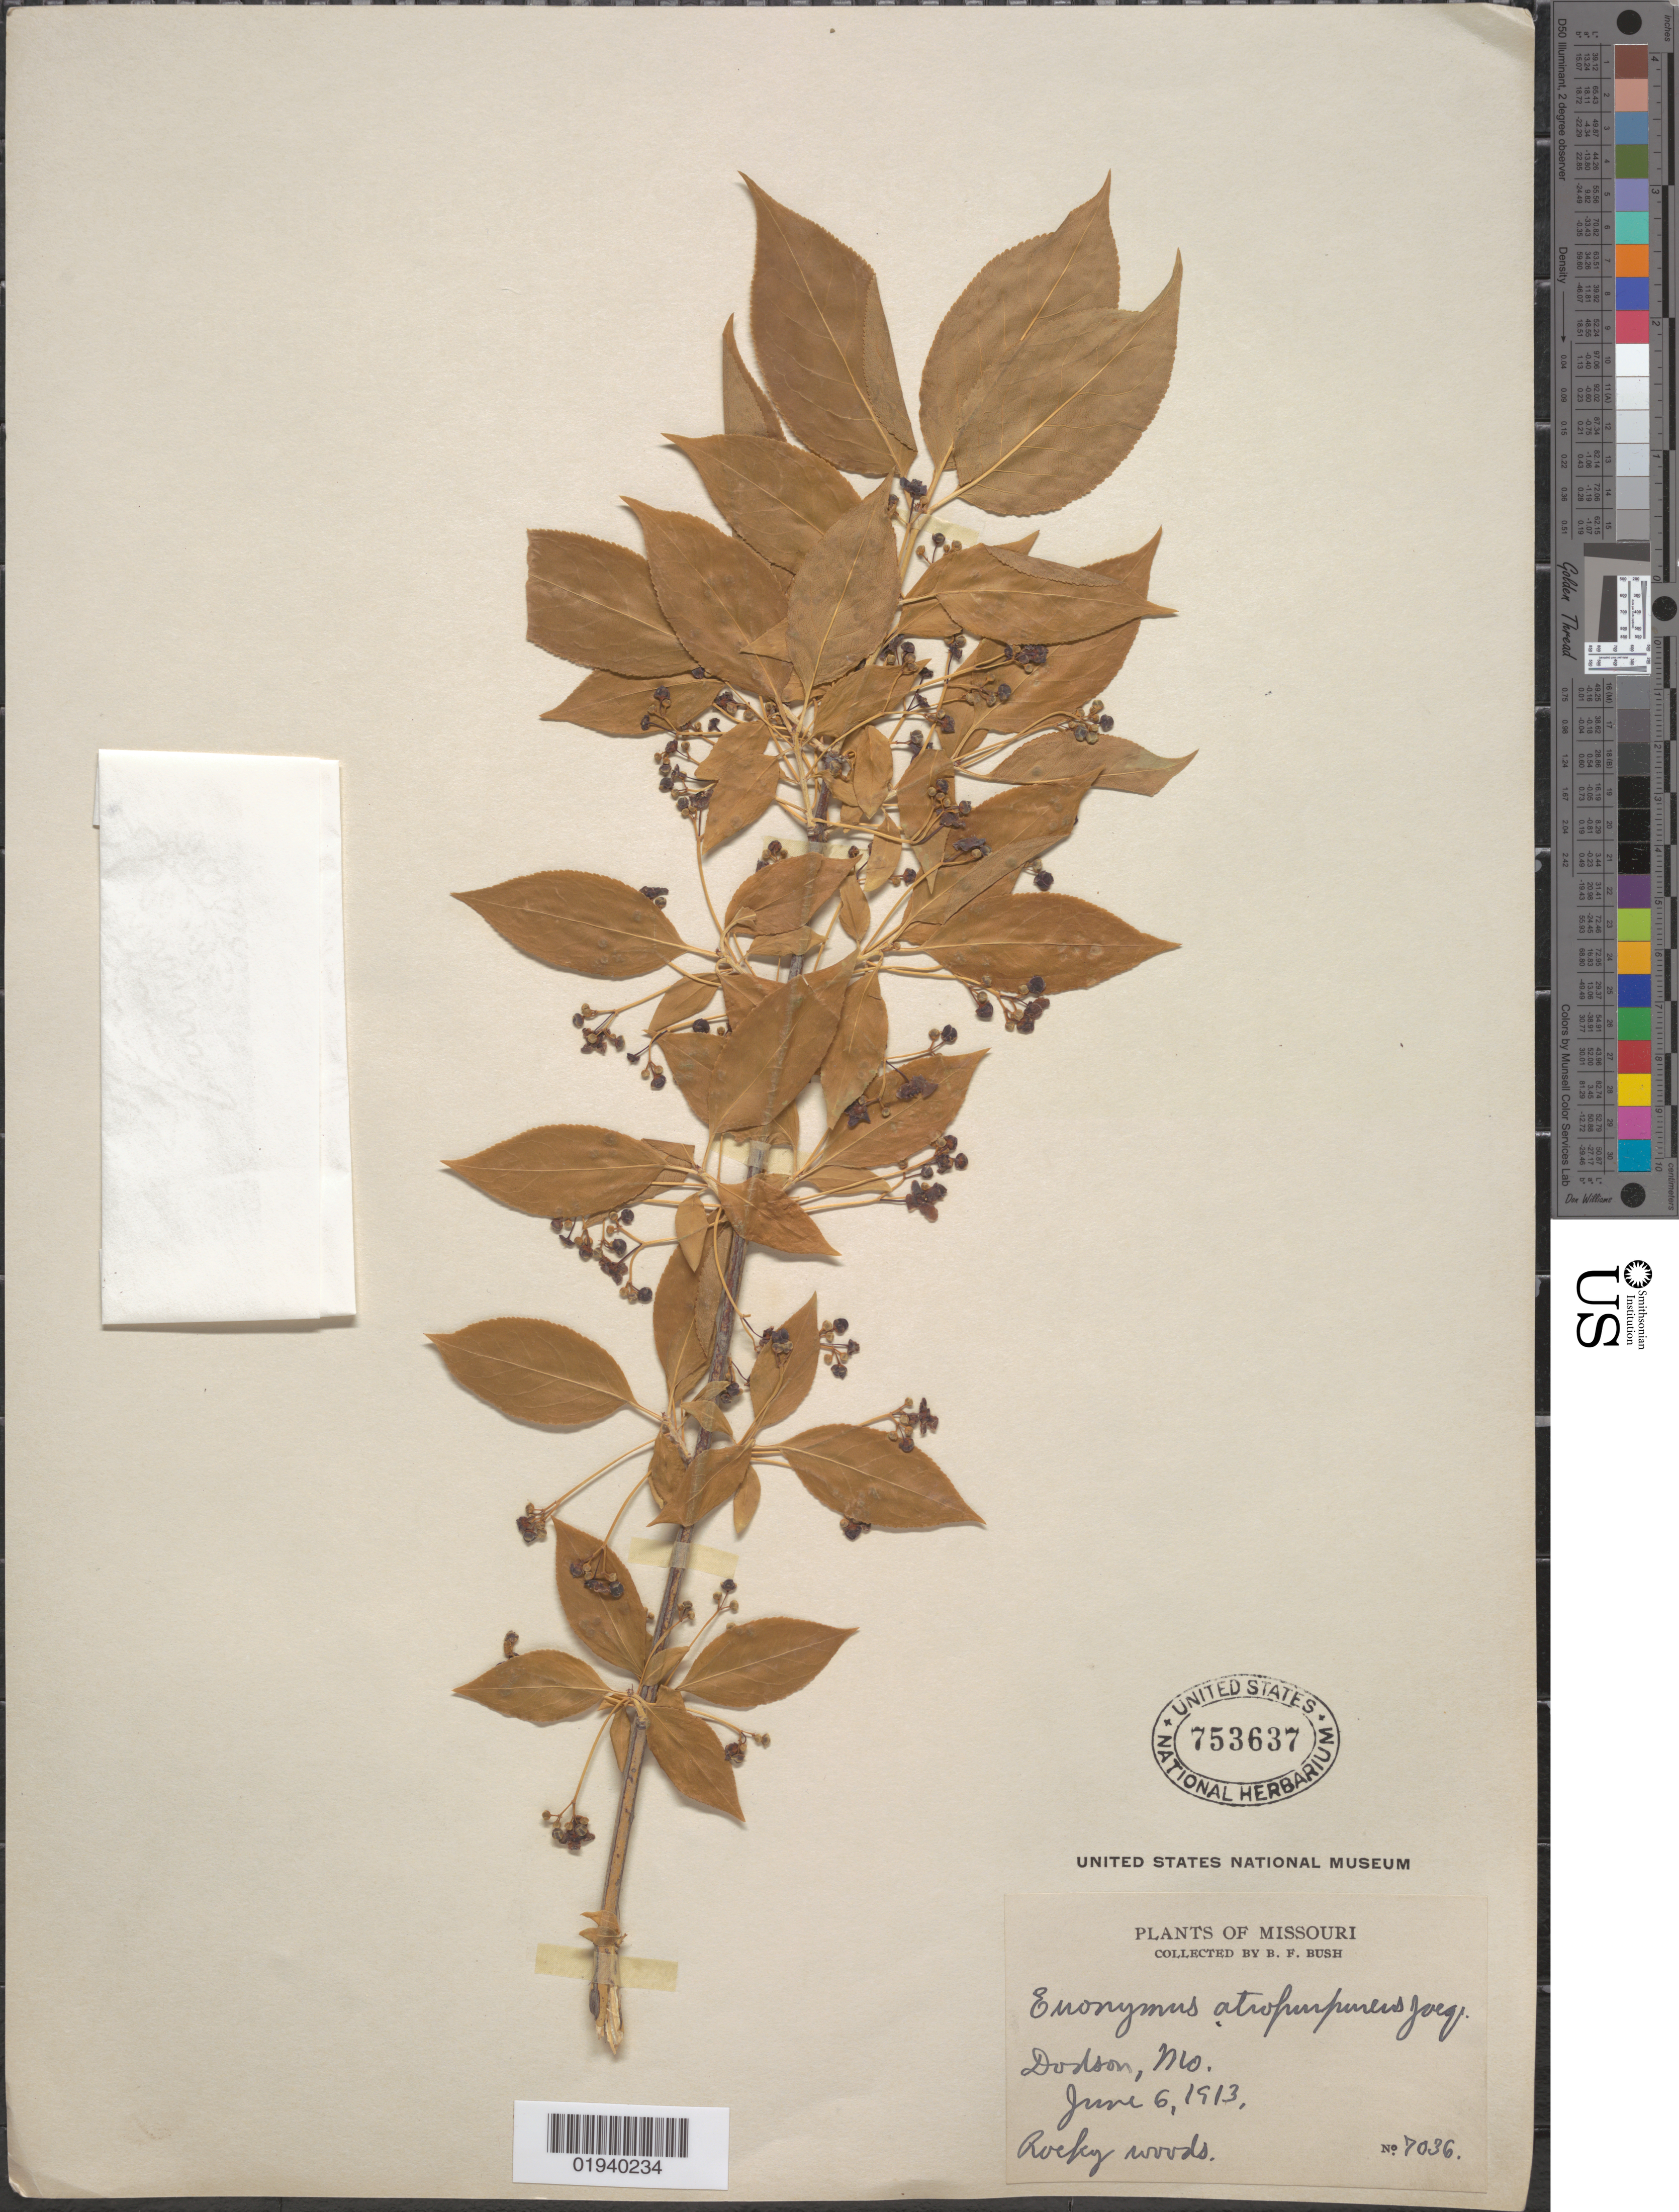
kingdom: Plantae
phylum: Tracheophyta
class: Magnoliopsida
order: Celastrales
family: Celastraceae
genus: Euonymus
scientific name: Euonymus atropurpureus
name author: Jacq.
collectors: B. F. Bush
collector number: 7036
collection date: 1913-06-06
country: United States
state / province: Missouri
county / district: Jackson County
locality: Dodson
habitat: Rocky woods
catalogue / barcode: US 753637